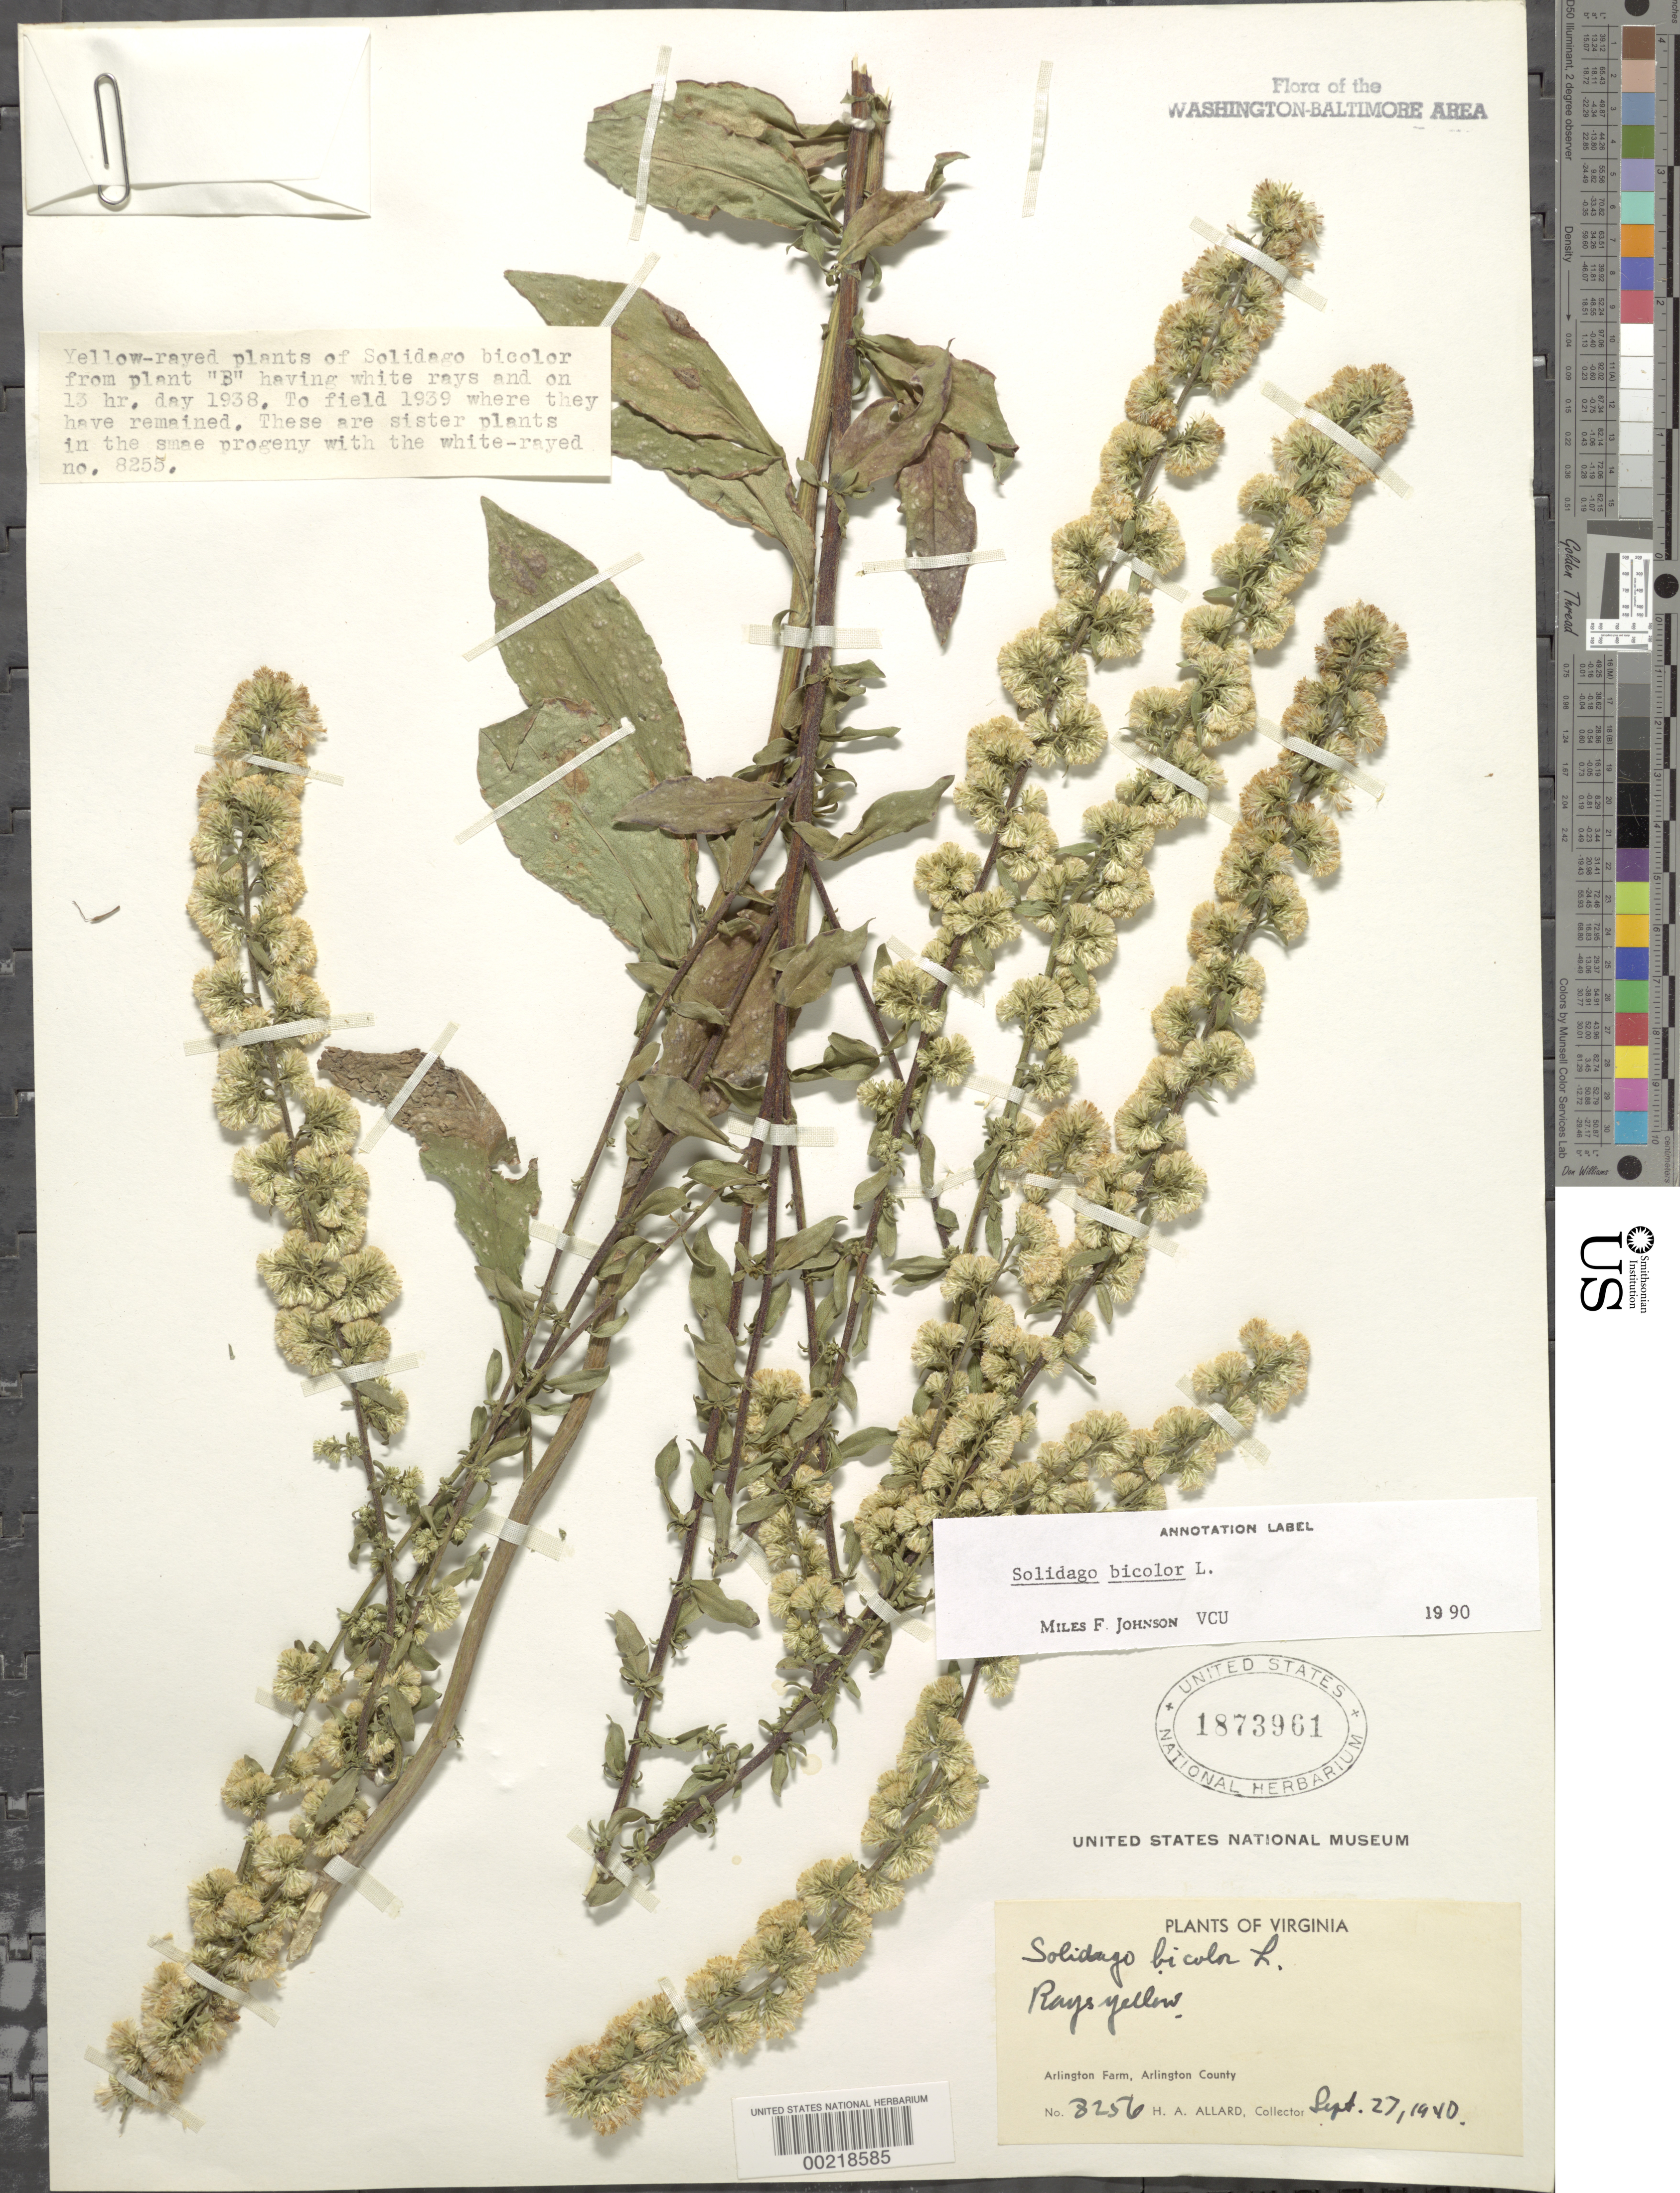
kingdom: Plantae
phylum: Tracheophyta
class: Magnoliopsida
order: Asterales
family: Asteraceae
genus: Solidago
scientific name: Solidago bicolor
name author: L.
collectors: H. A. Allard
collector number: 8256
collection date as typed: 27 Sep 1940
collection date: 1940-09-27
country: United States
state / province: Virginia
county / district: Arlington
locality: Arlington Farm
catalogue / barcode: US 1873961